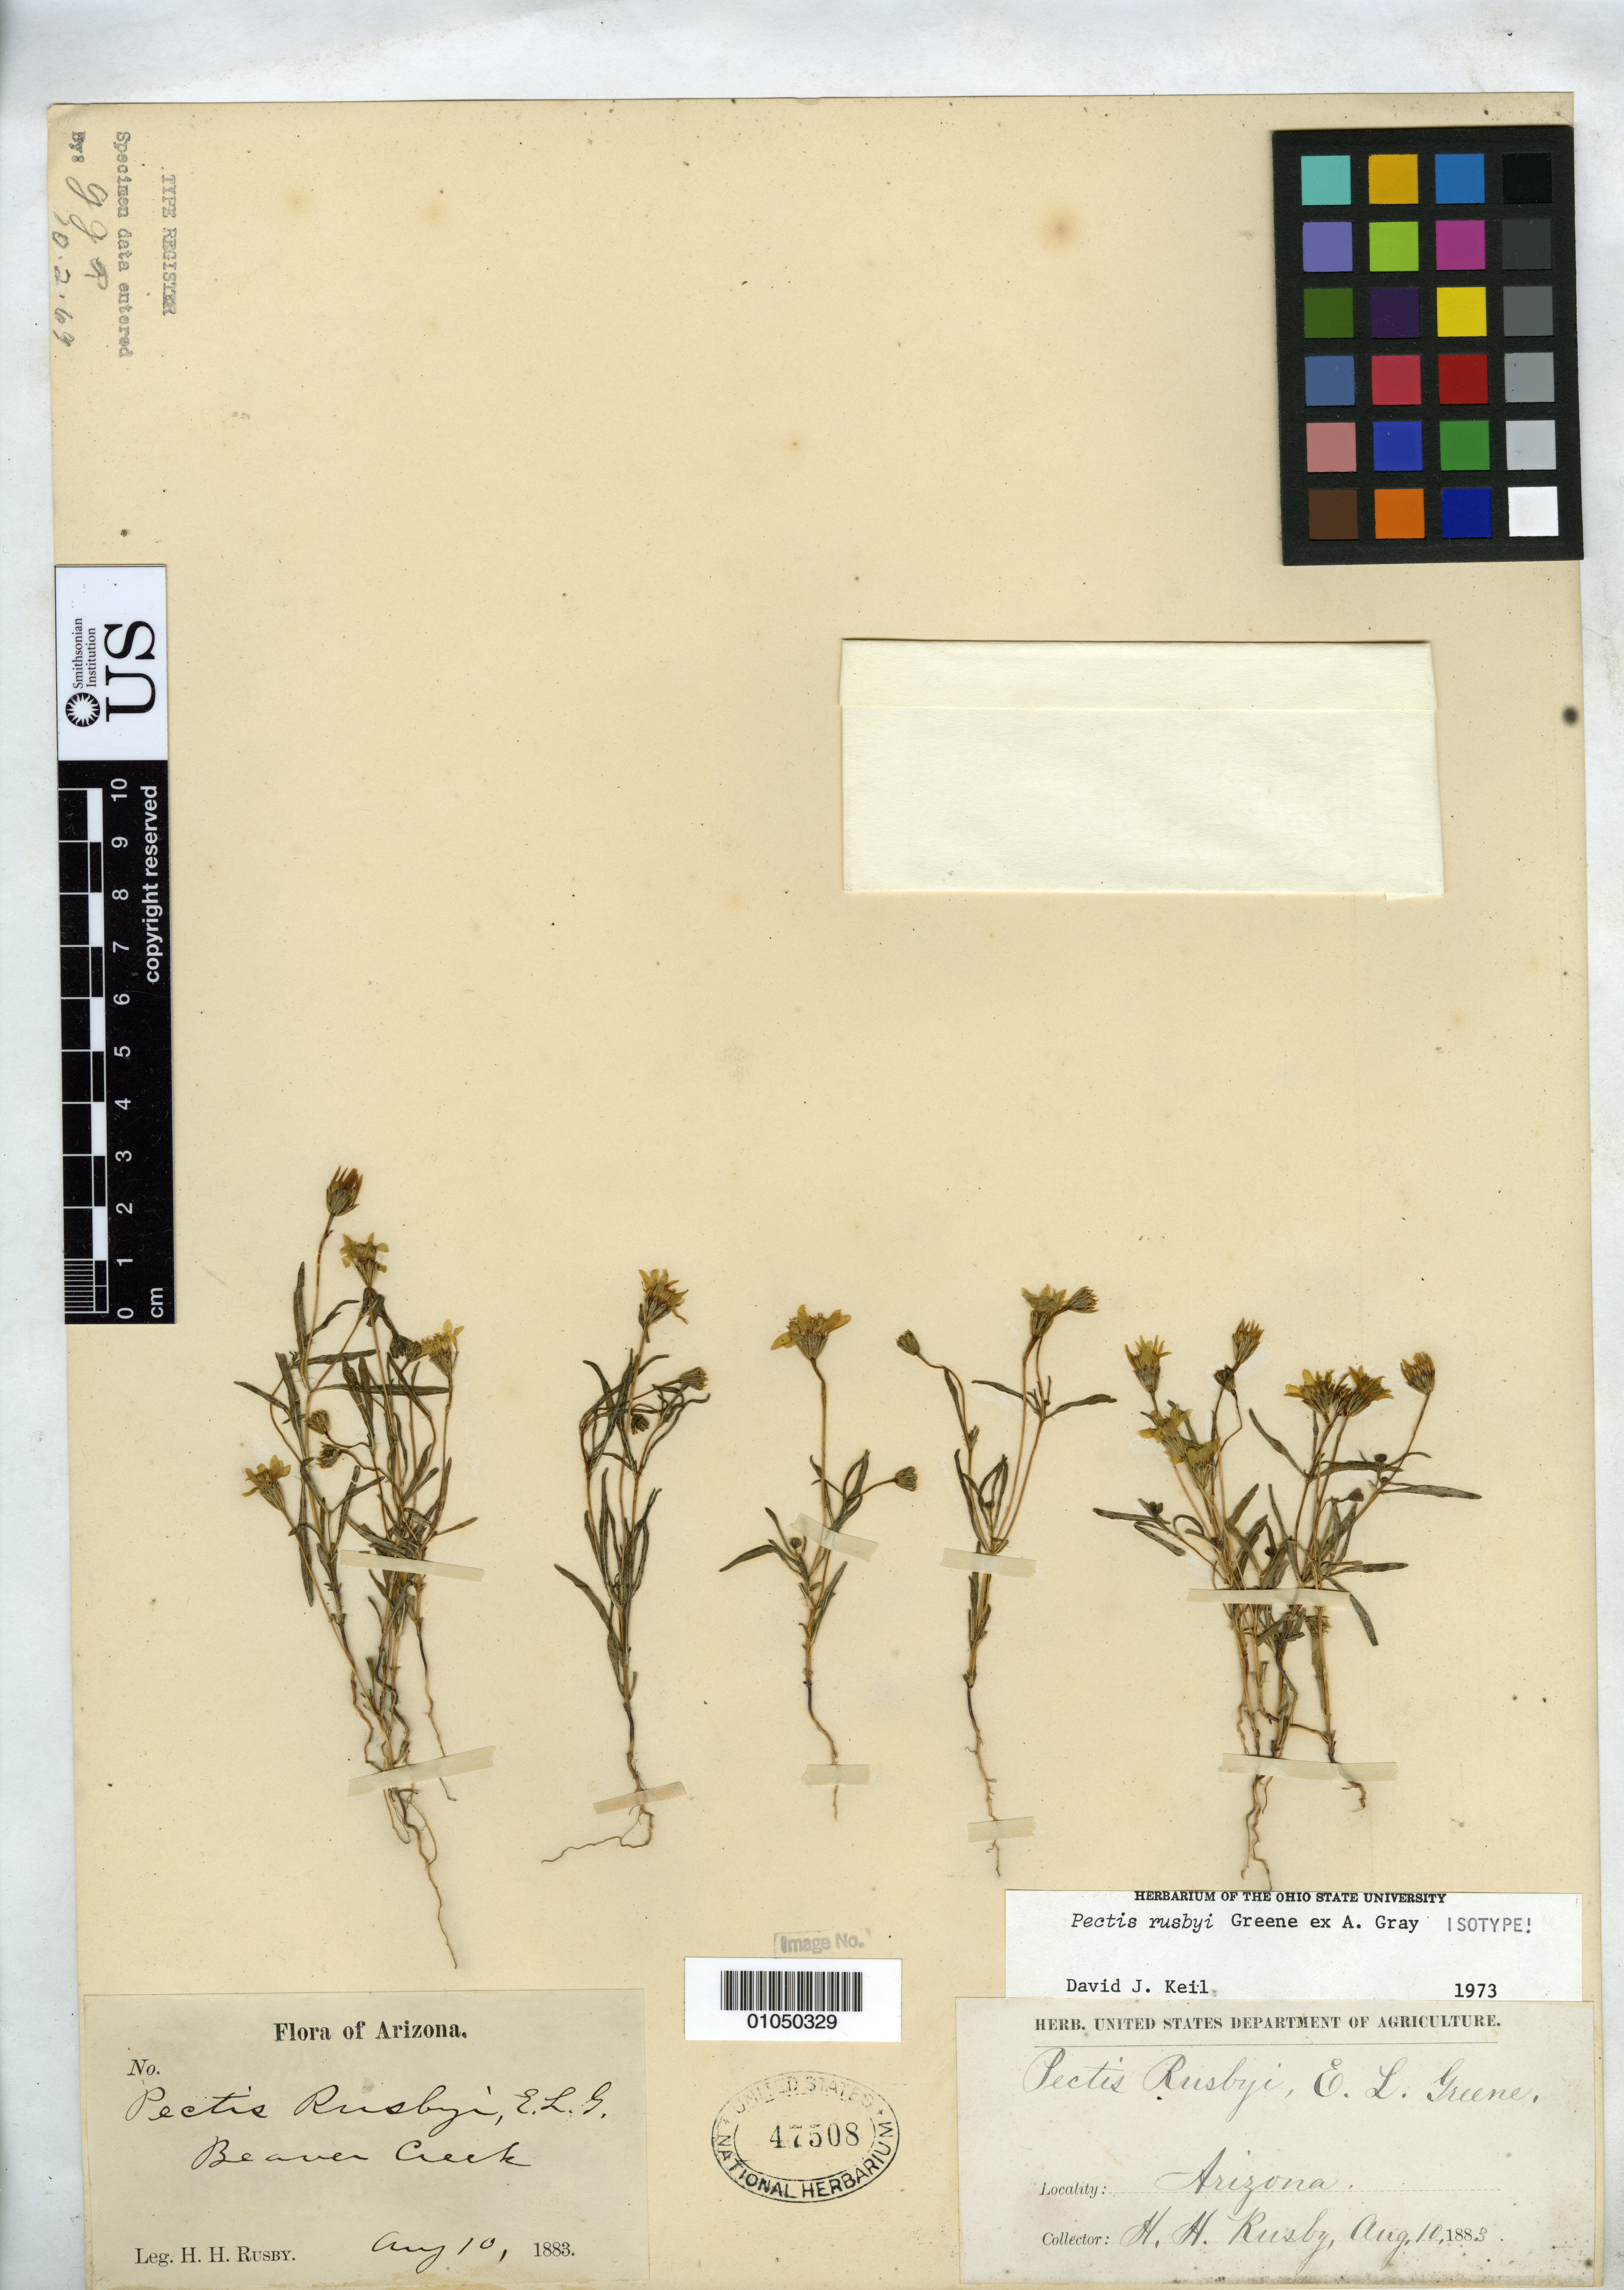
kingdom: Plantae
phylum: Tracheophyta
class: Magnoliopsida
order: Asterales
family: Asteraceae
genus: Pectis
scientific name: Pectis rusbyi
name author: Greene ex A. Gray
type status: Isotype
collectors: H. H. Rusby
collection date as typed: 10 Aug 1883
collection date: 1883-08-10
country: United States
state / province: Arizona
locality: Beaver Creek.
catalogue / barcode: US 47508